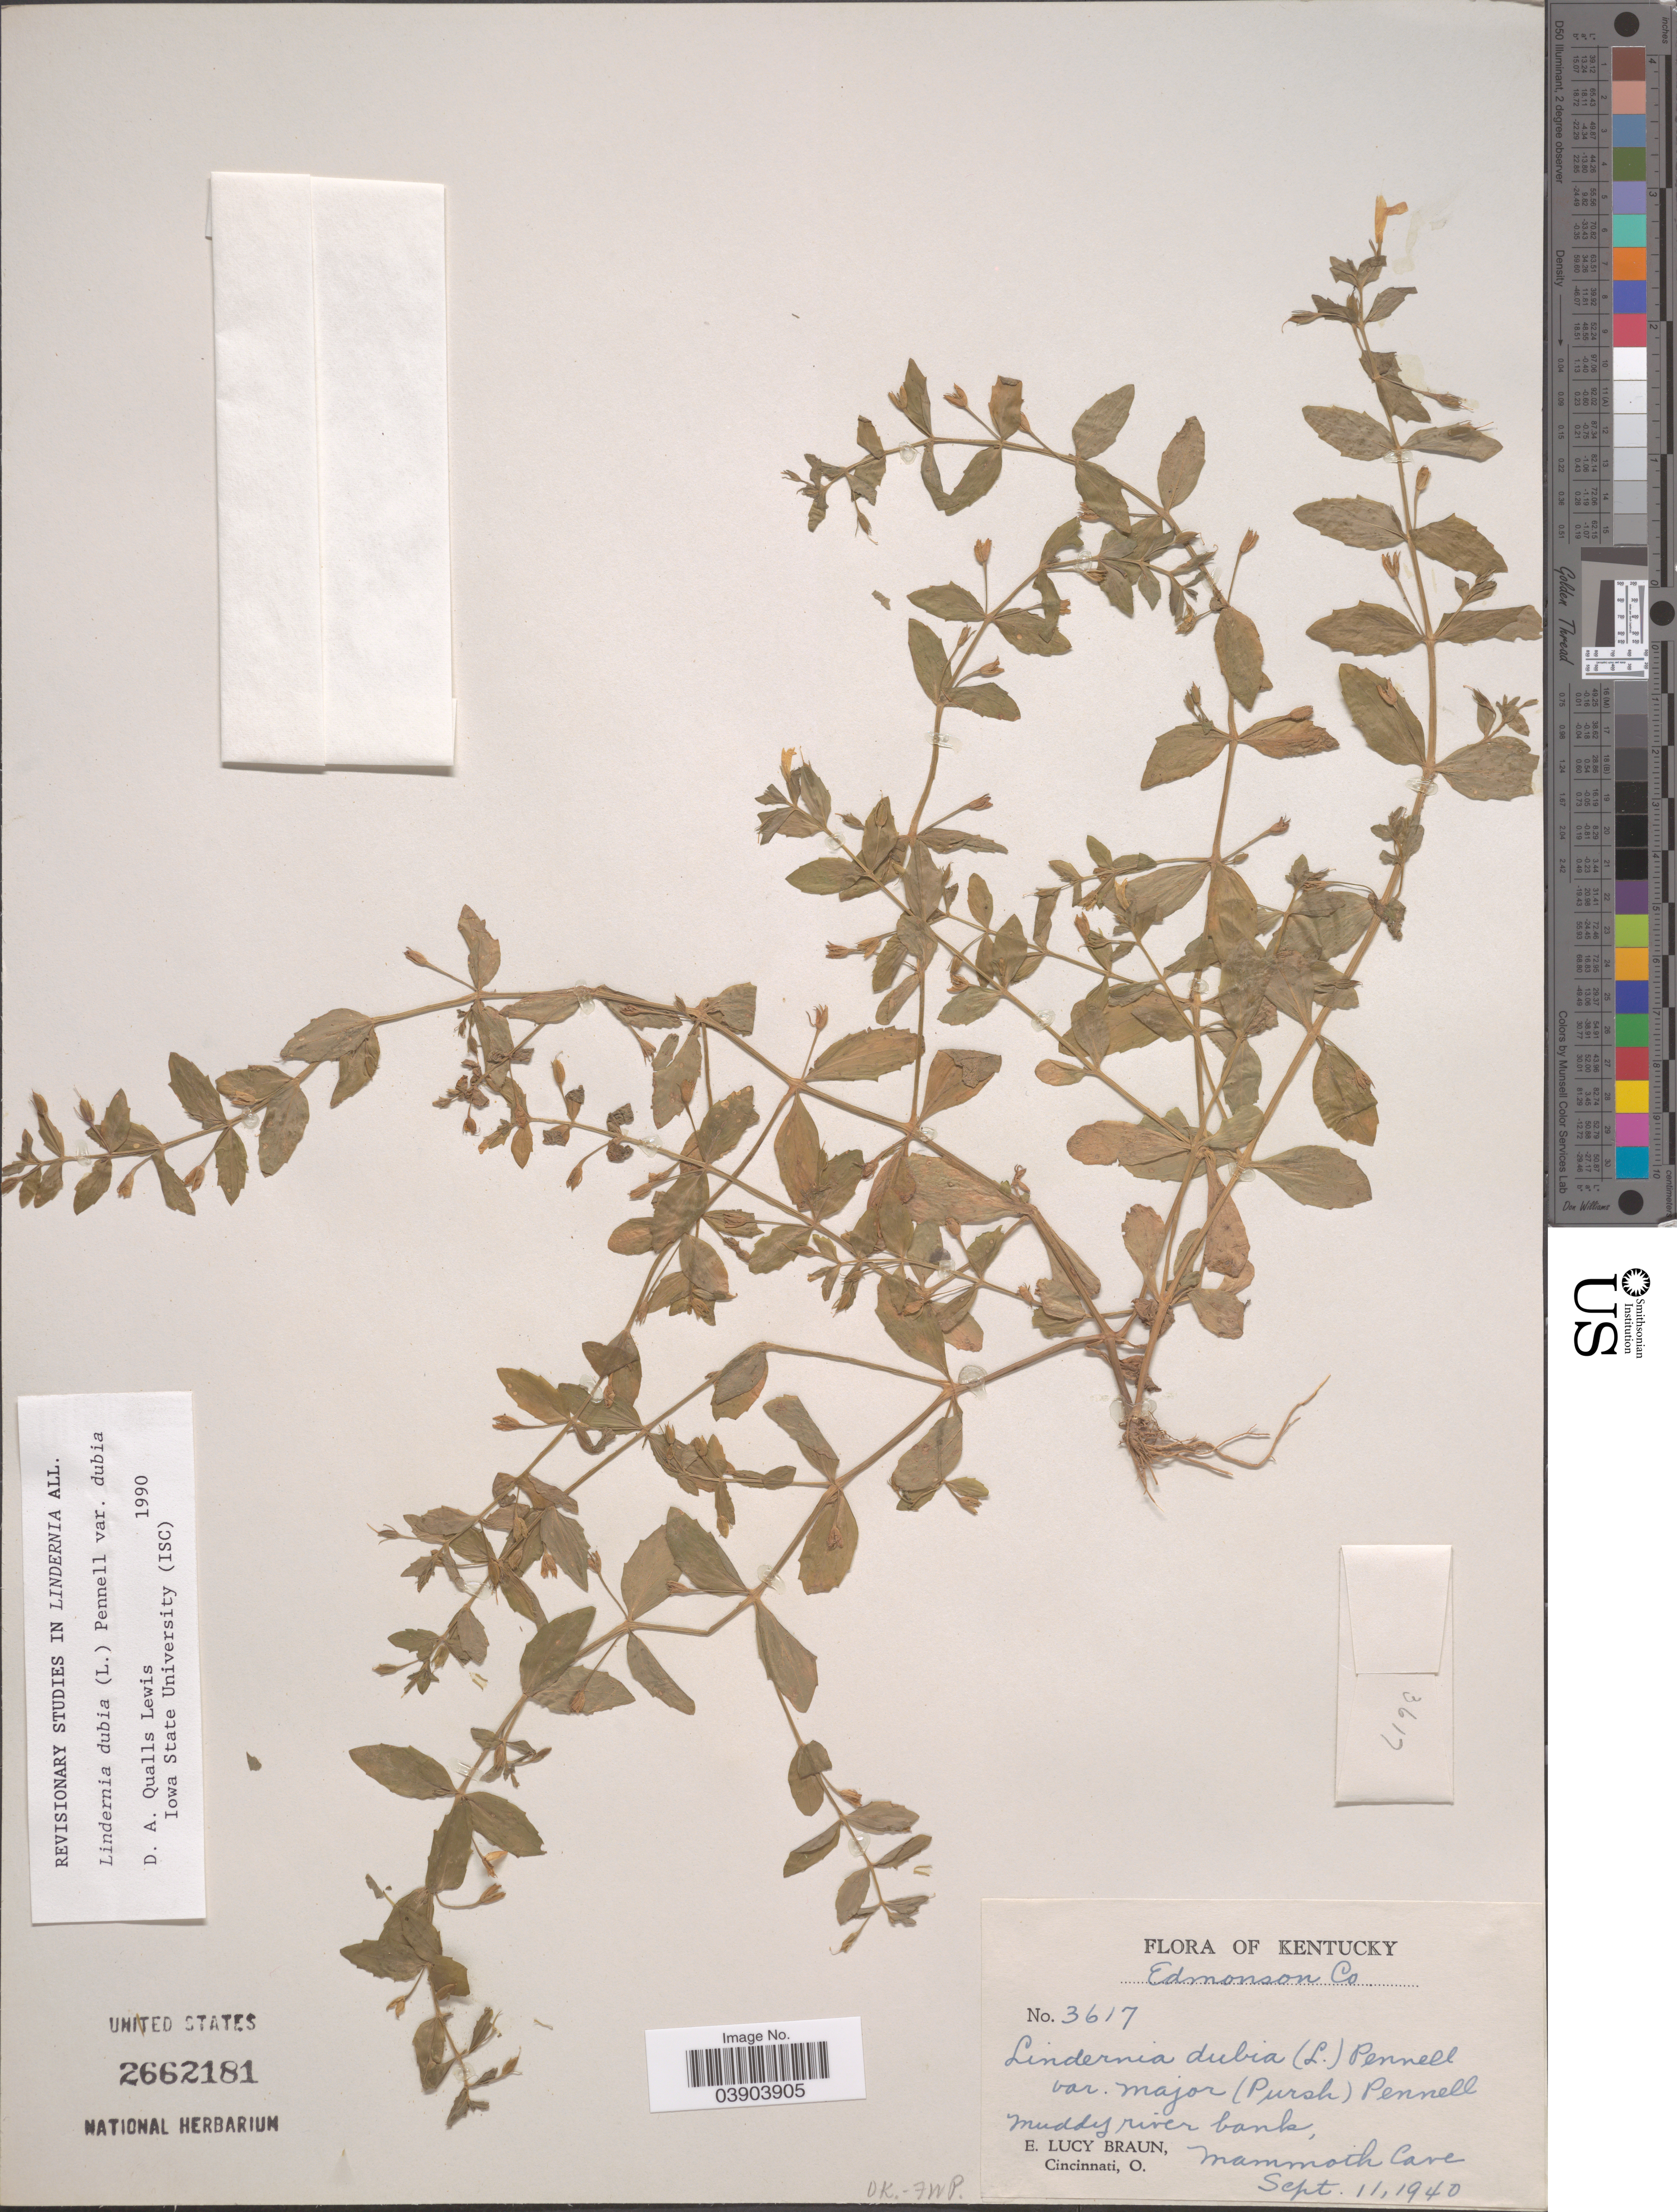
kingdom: Plantae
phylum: Tracheophyta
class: Magnoliopsida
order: Lamiales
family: Linderniaceae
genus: Lindernia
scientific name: Lindernia dubia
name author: (L.) Pennell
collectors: E. L. Braun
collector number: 3617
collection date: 1940-09-11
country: United States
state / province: Kentucky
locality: Edmonson Co. Mammoth Cave.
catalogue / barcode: US 2662181